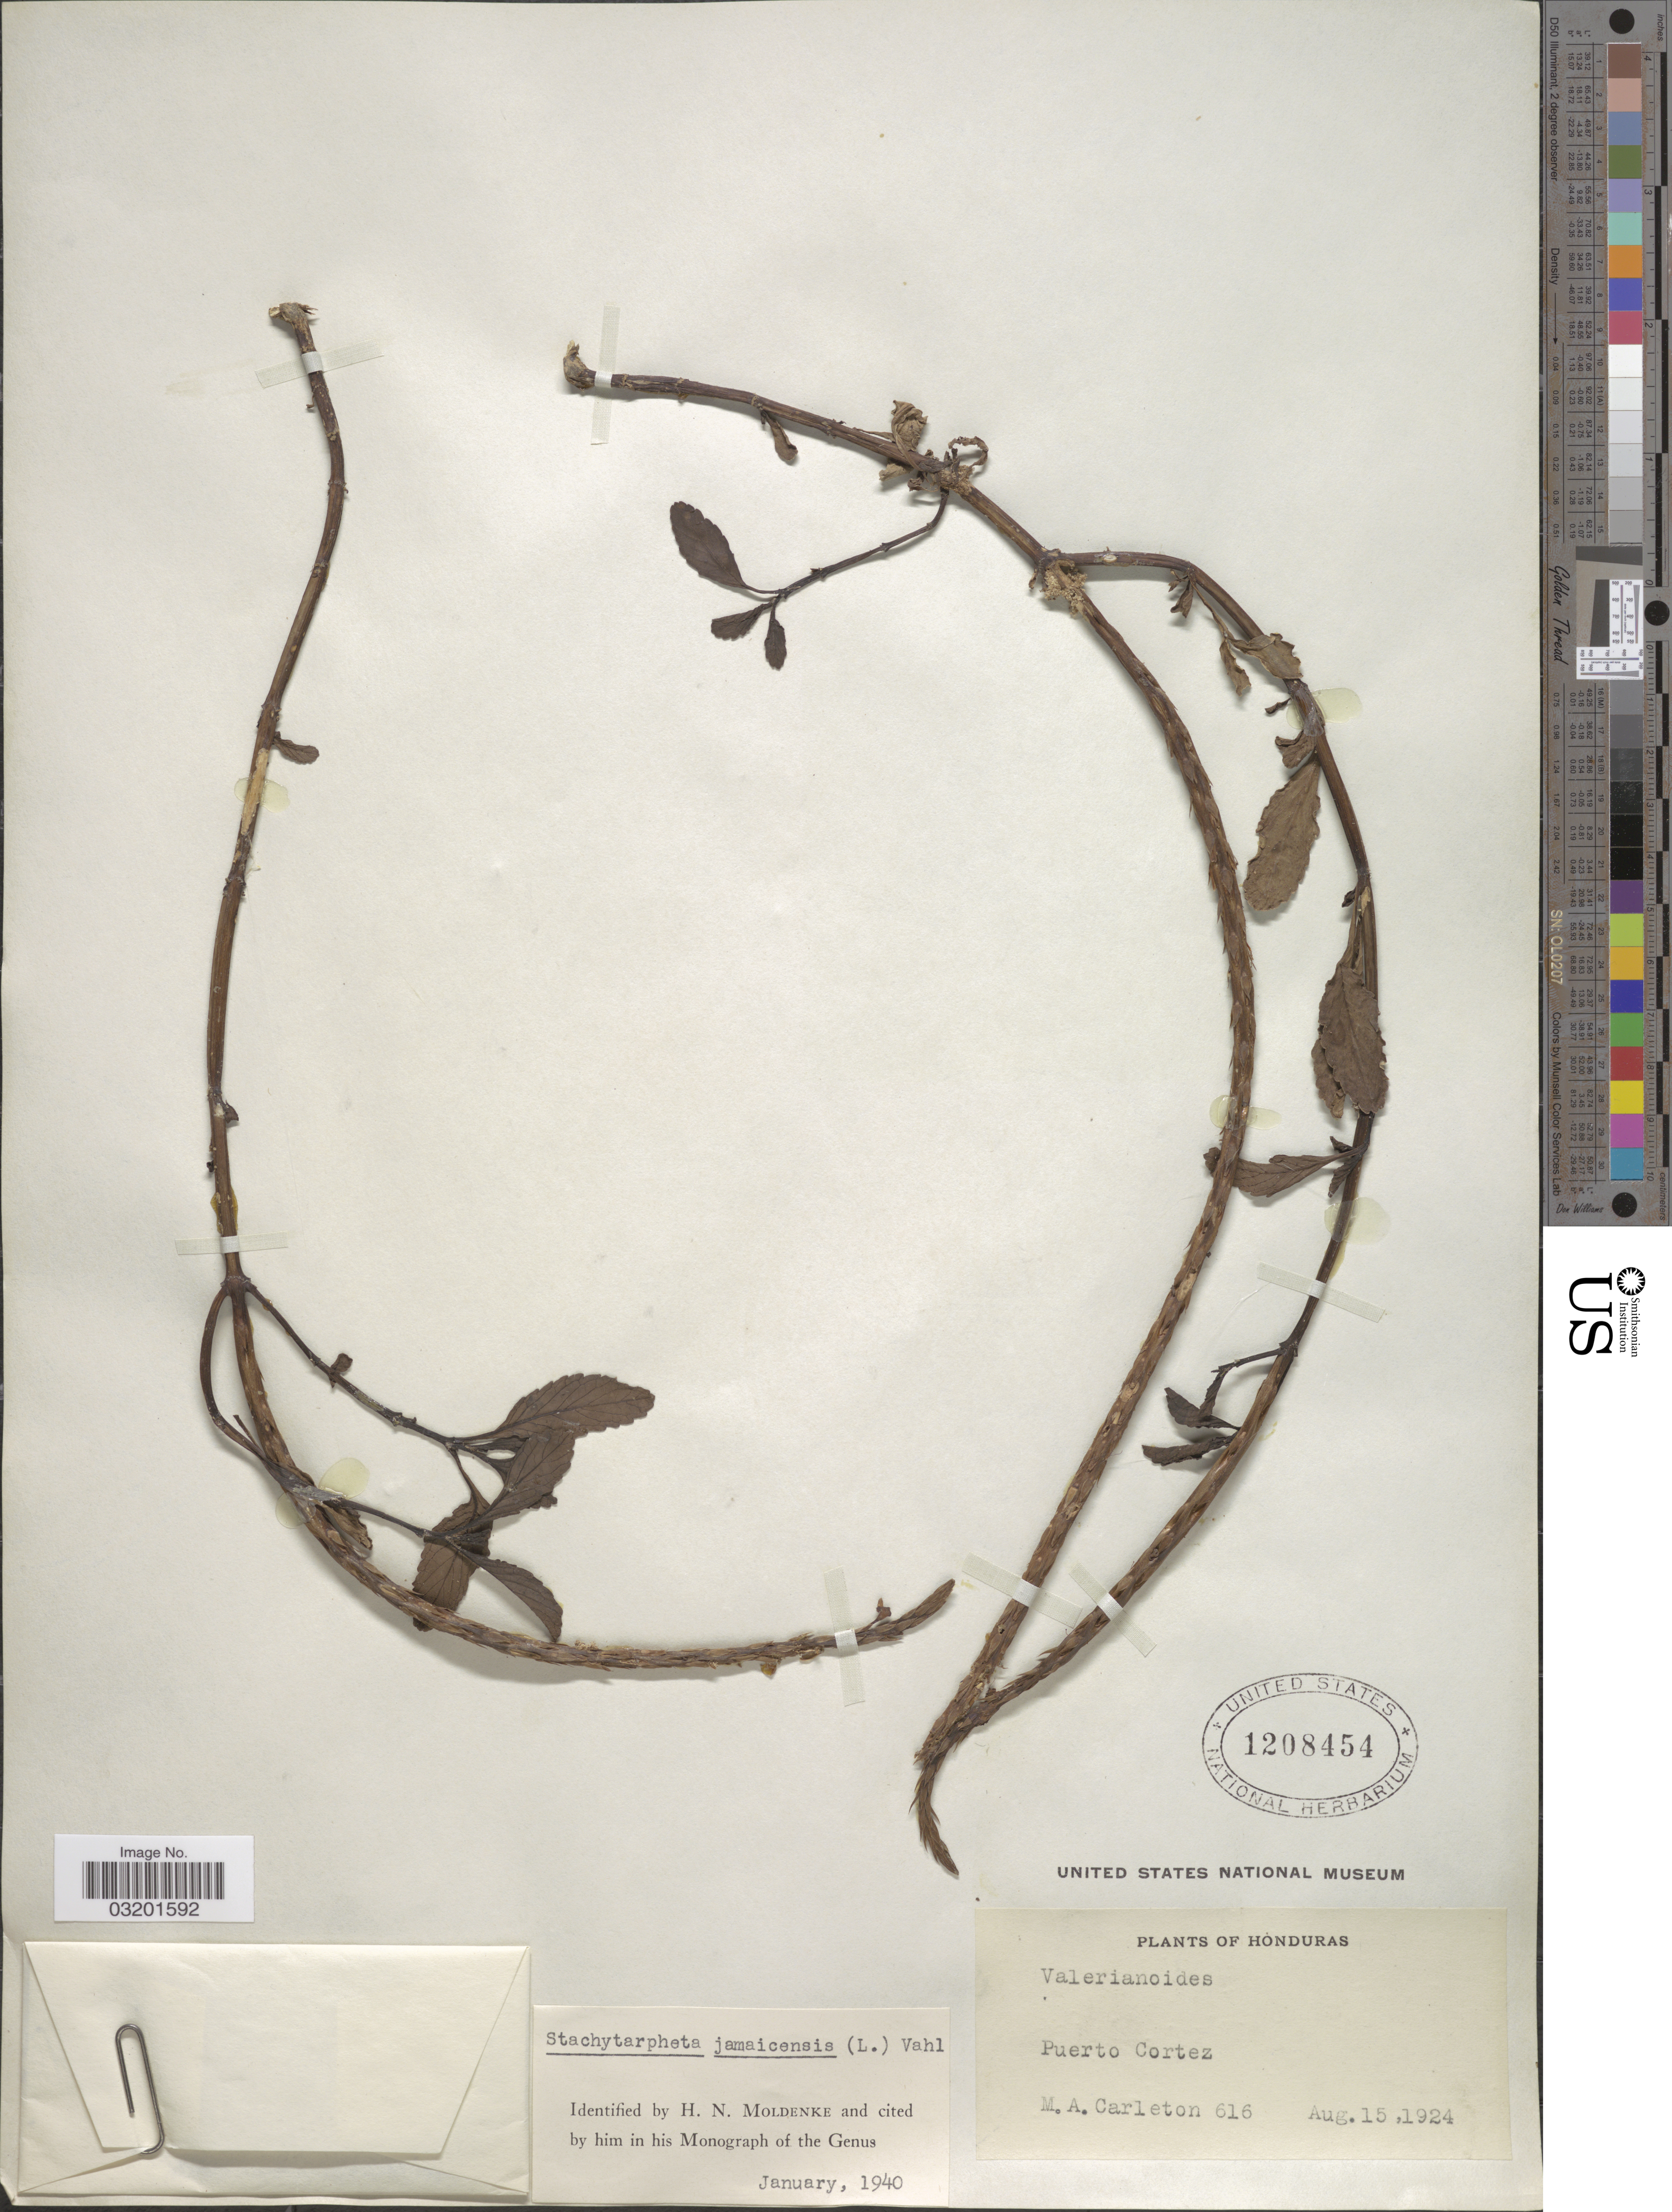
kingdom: Plantae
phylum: Tracheophyta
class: Magnoliopsida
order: Lamiales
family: Verbenaceae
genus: Stachytarpheta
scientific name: Stachytarpheta jamaicensis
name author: (L.) Vahl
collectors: M. A. Carleton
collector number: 616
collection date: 1924-08-15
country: Honduras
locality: Puerto Cortez.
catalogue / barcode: US 1208454